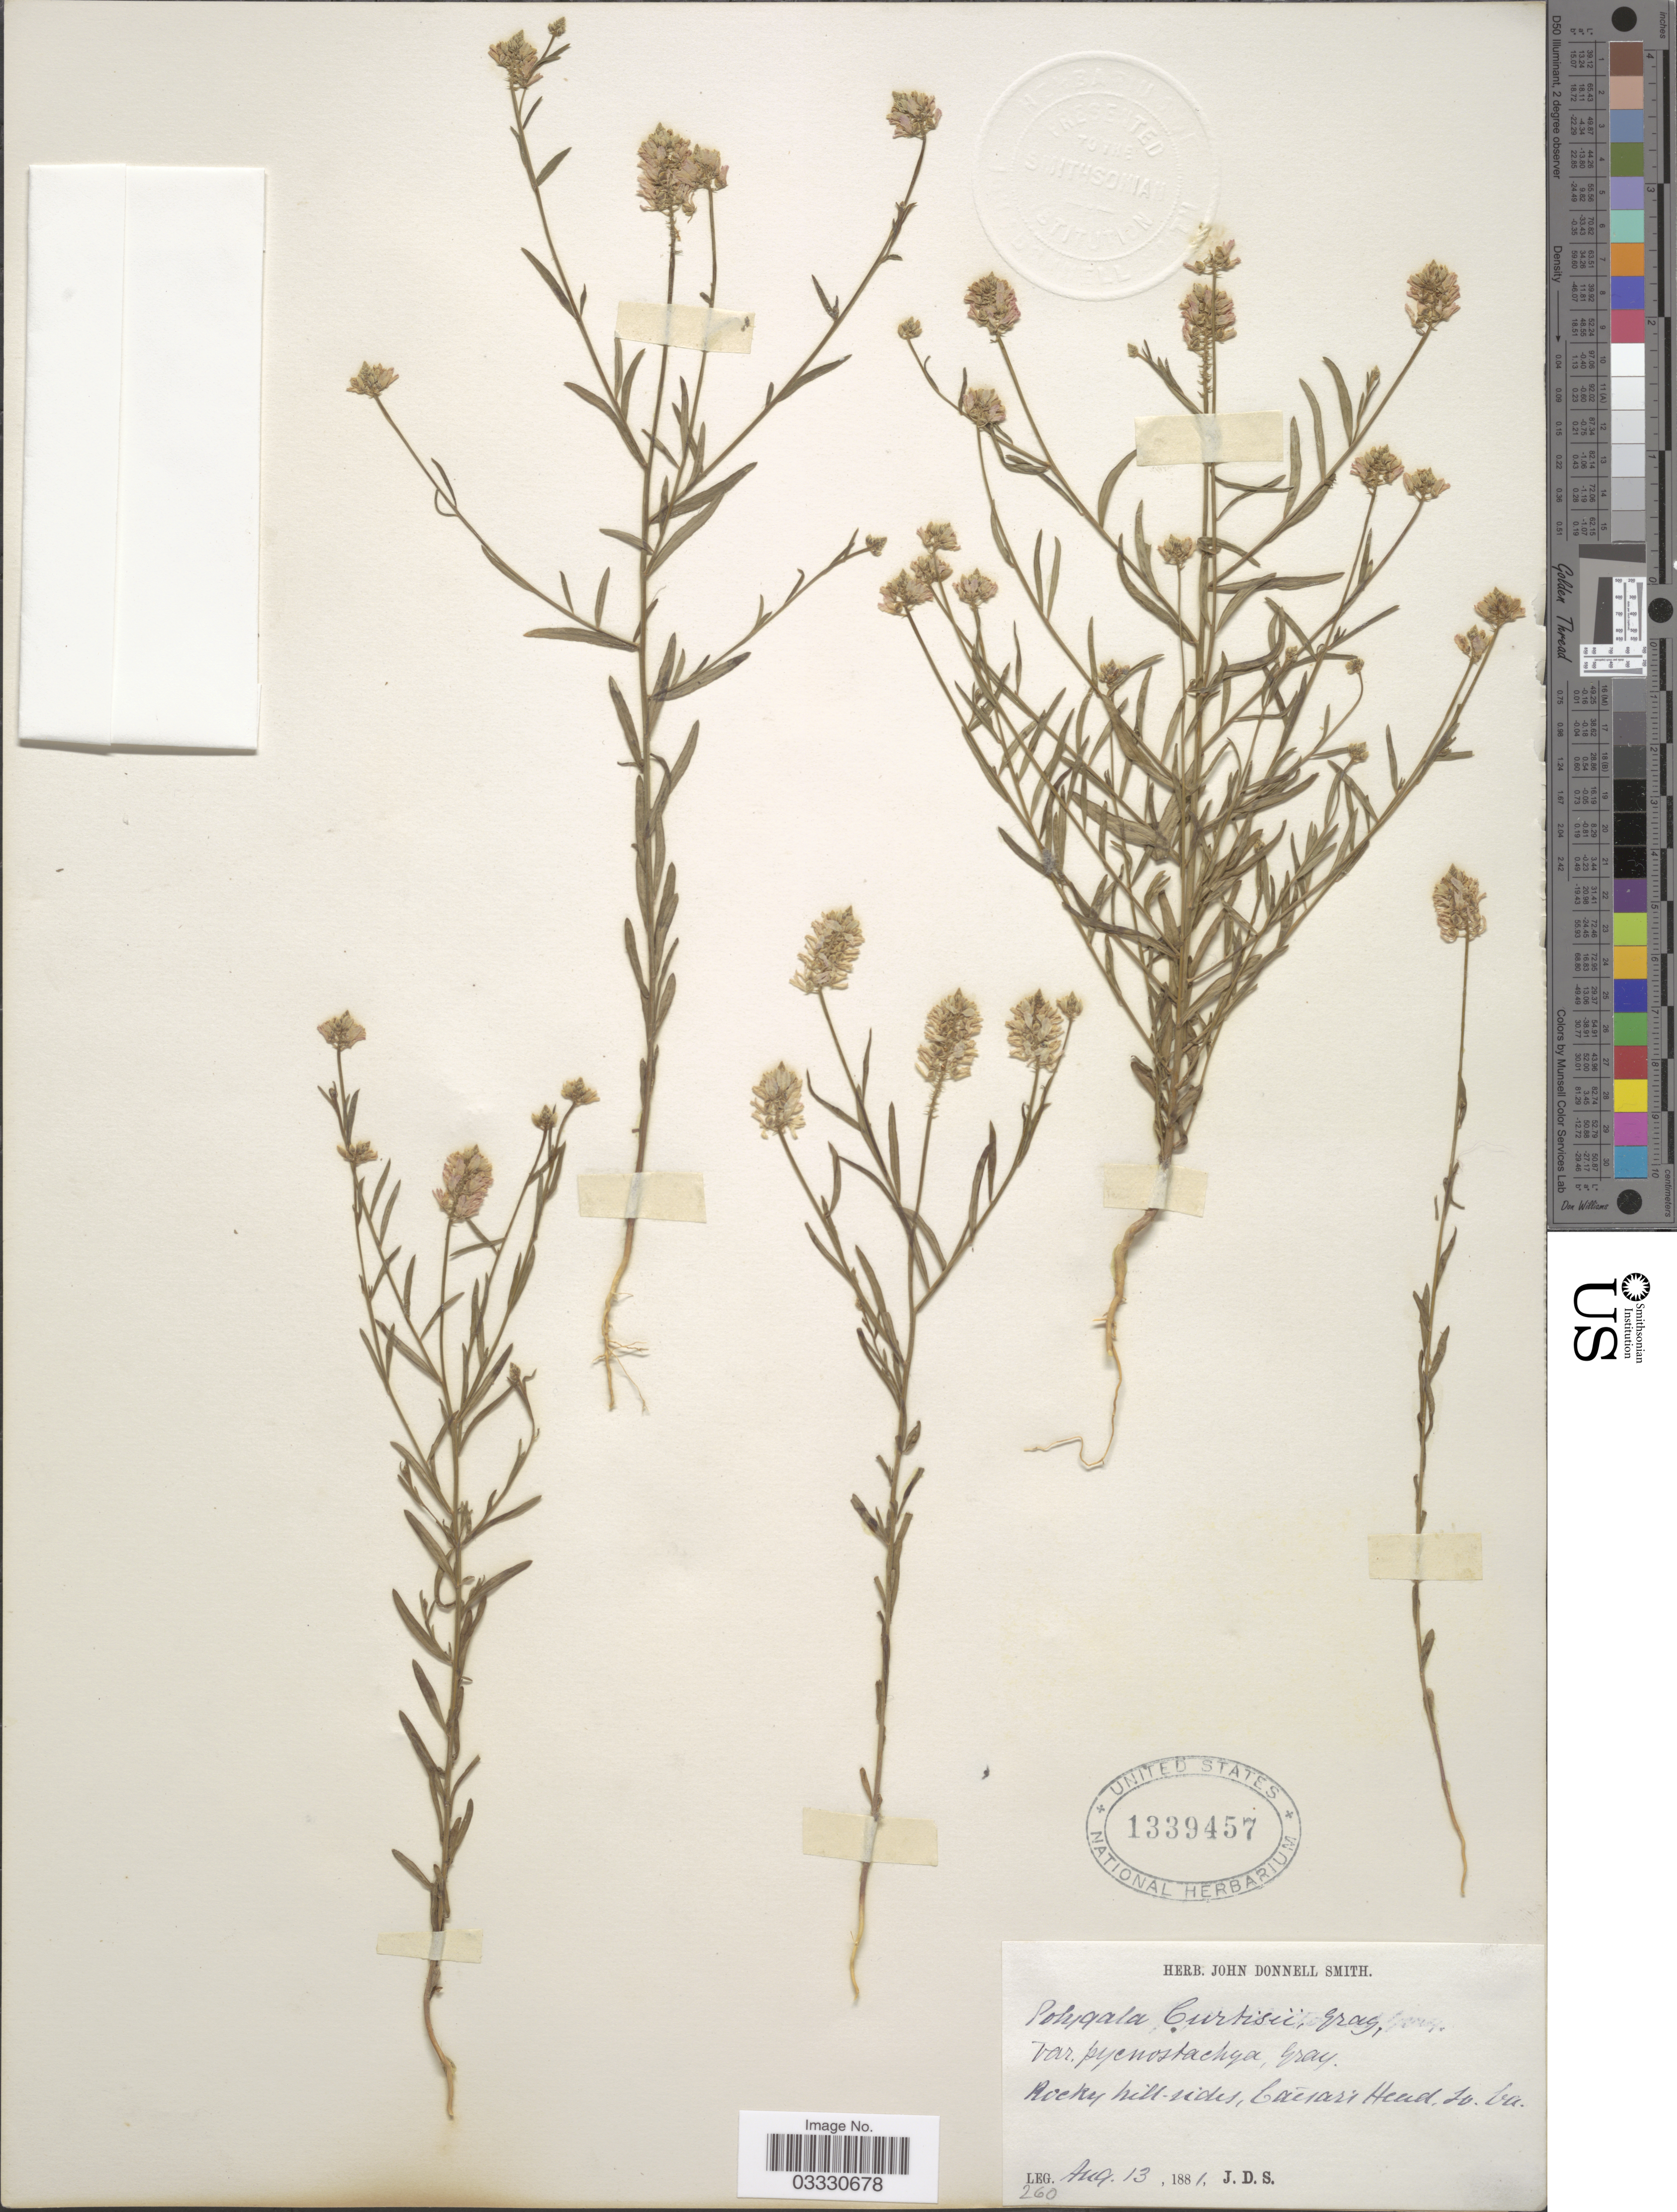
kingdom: Plantae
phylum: Tracheophyta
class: Magnoliopsida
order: Fabales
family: Polygalaceae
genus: Polygala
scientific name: Polygala curtissii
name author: A. Gray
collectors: J. Donnell Smith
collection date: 1881-08-13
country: United States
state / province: South Carolina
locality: Rocky hill-sides, Caesar's Head.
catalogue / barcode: US 1339457